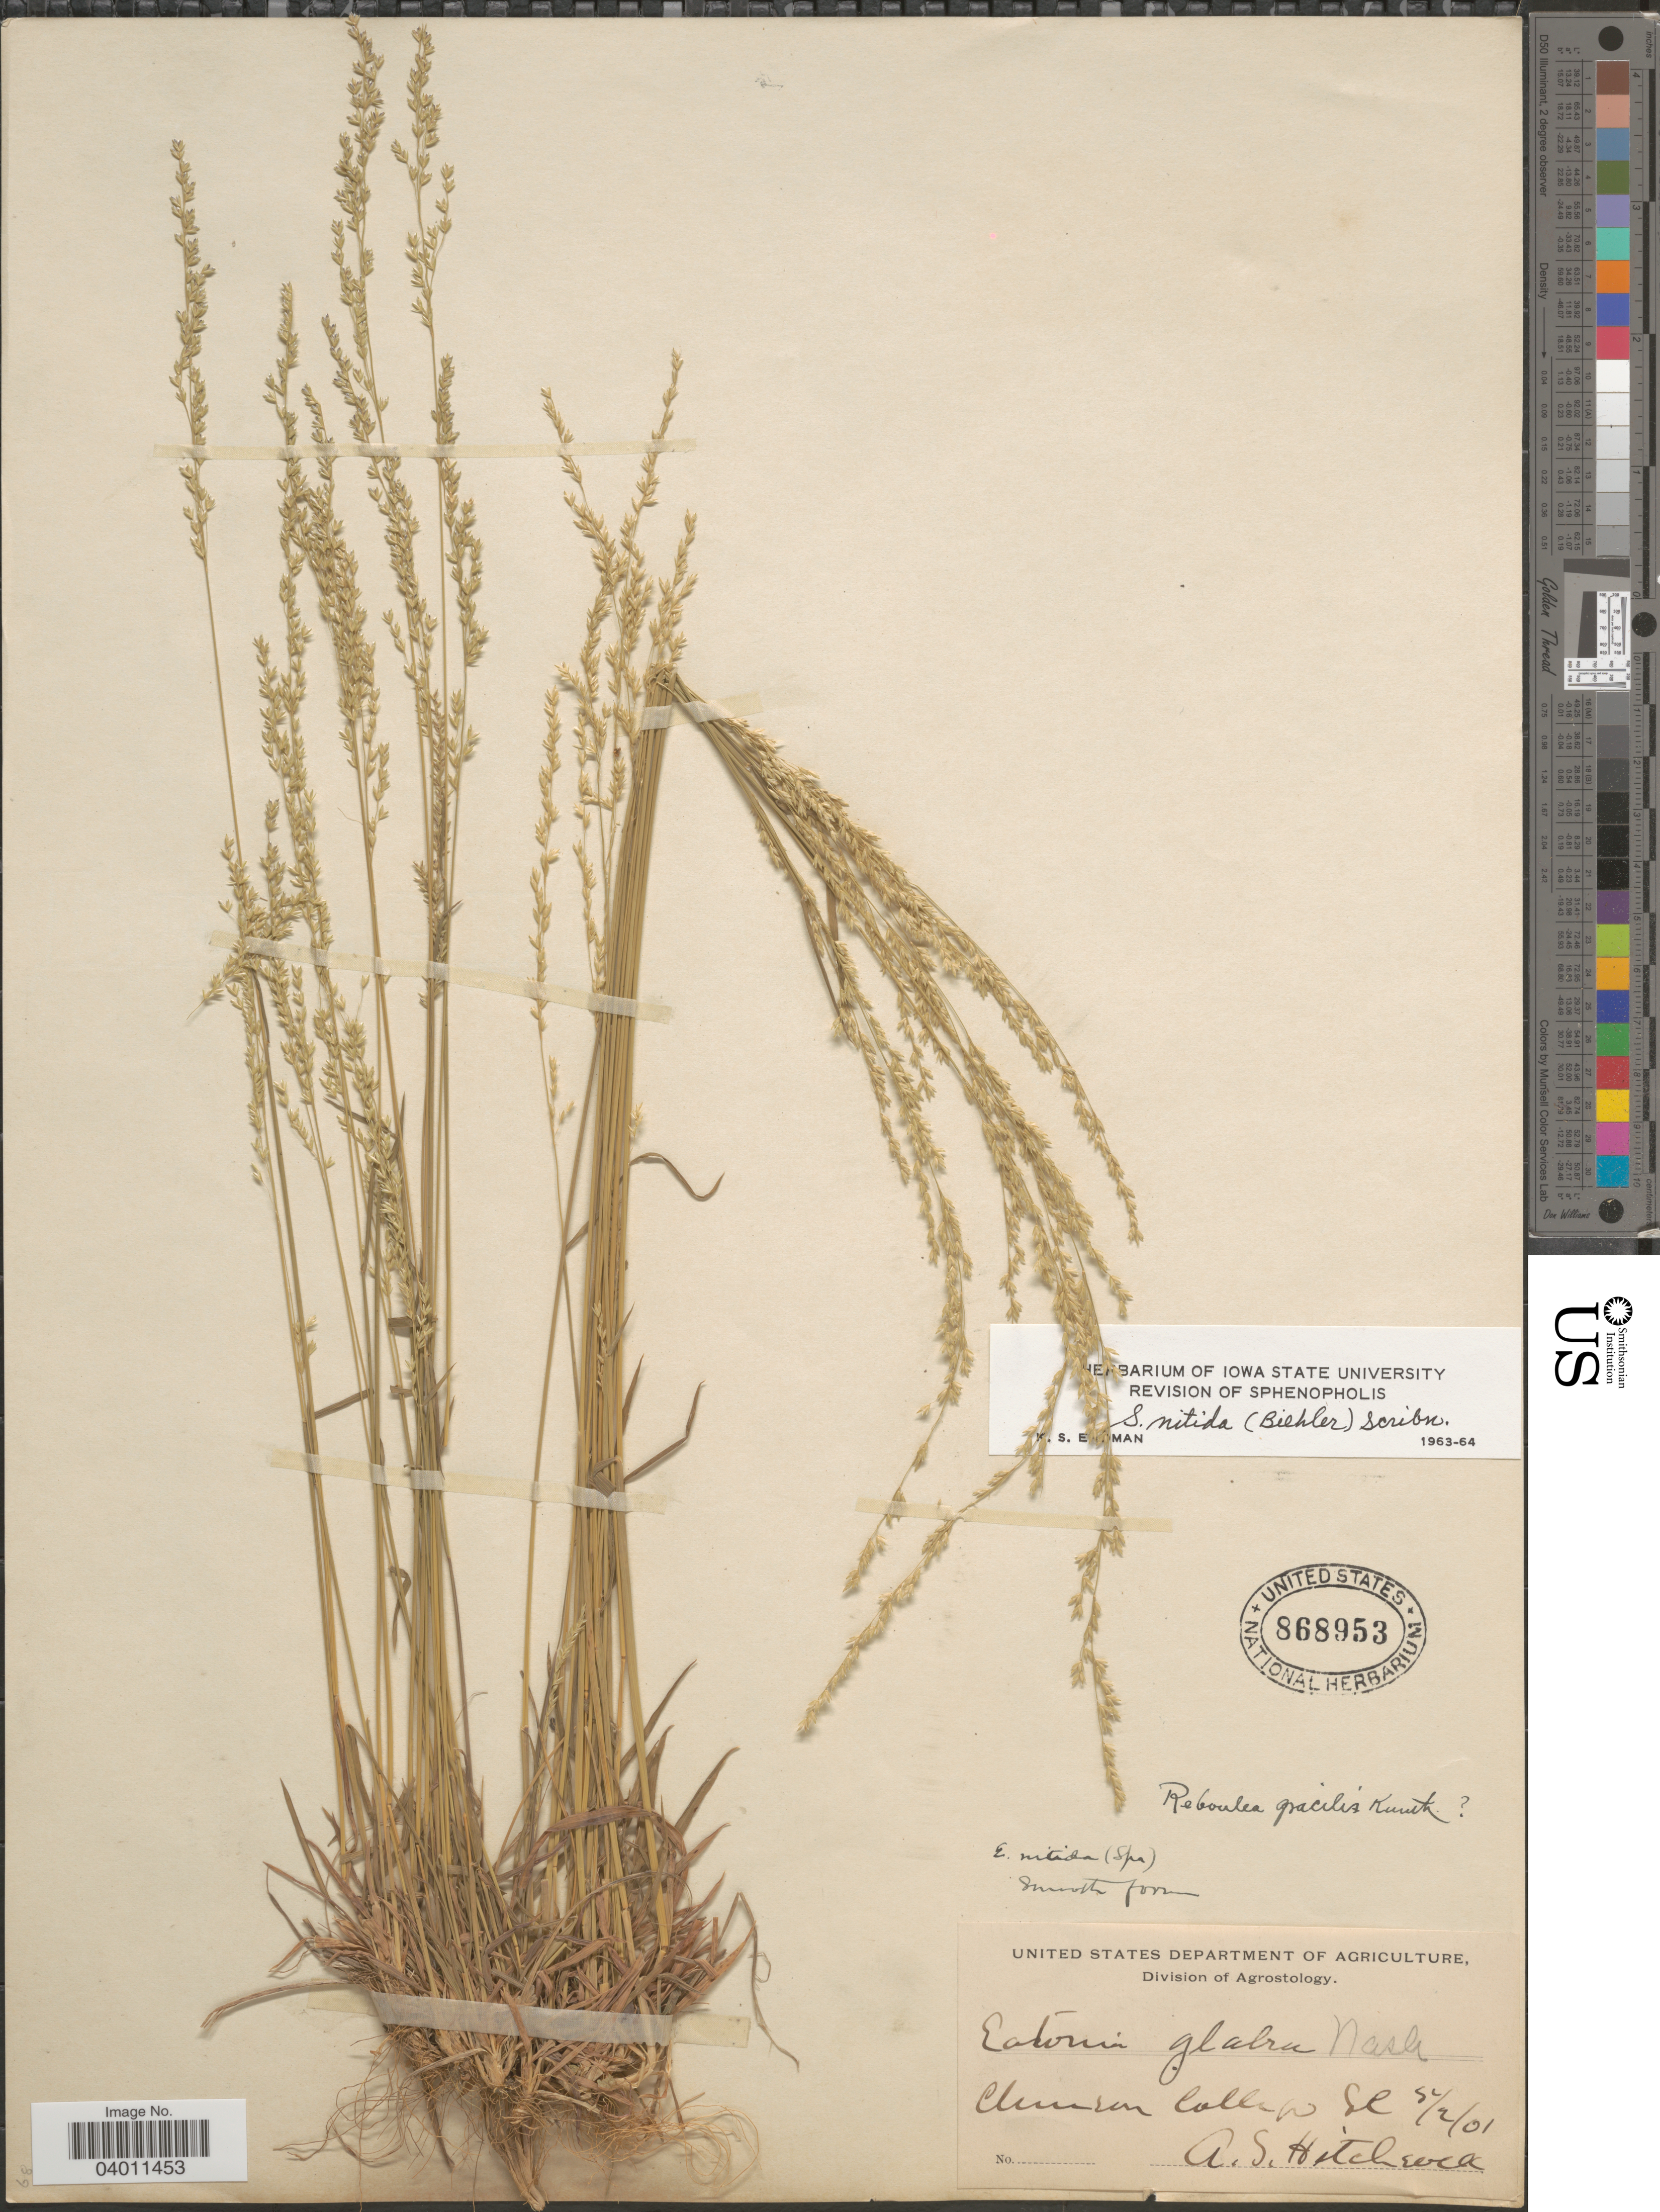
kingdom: Plantae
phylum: Tracheophyta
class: Liliopsida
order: Poales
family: Poaceae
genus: Sphenopholis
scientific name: Sphenopholis nitida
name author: (Biehler) Scribn.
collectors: A. S. Hitchcock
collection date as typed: Transcribed d/m/y: 2/5/1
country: United States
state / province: South Carolina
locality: Clemson College.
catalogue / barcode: US 868953